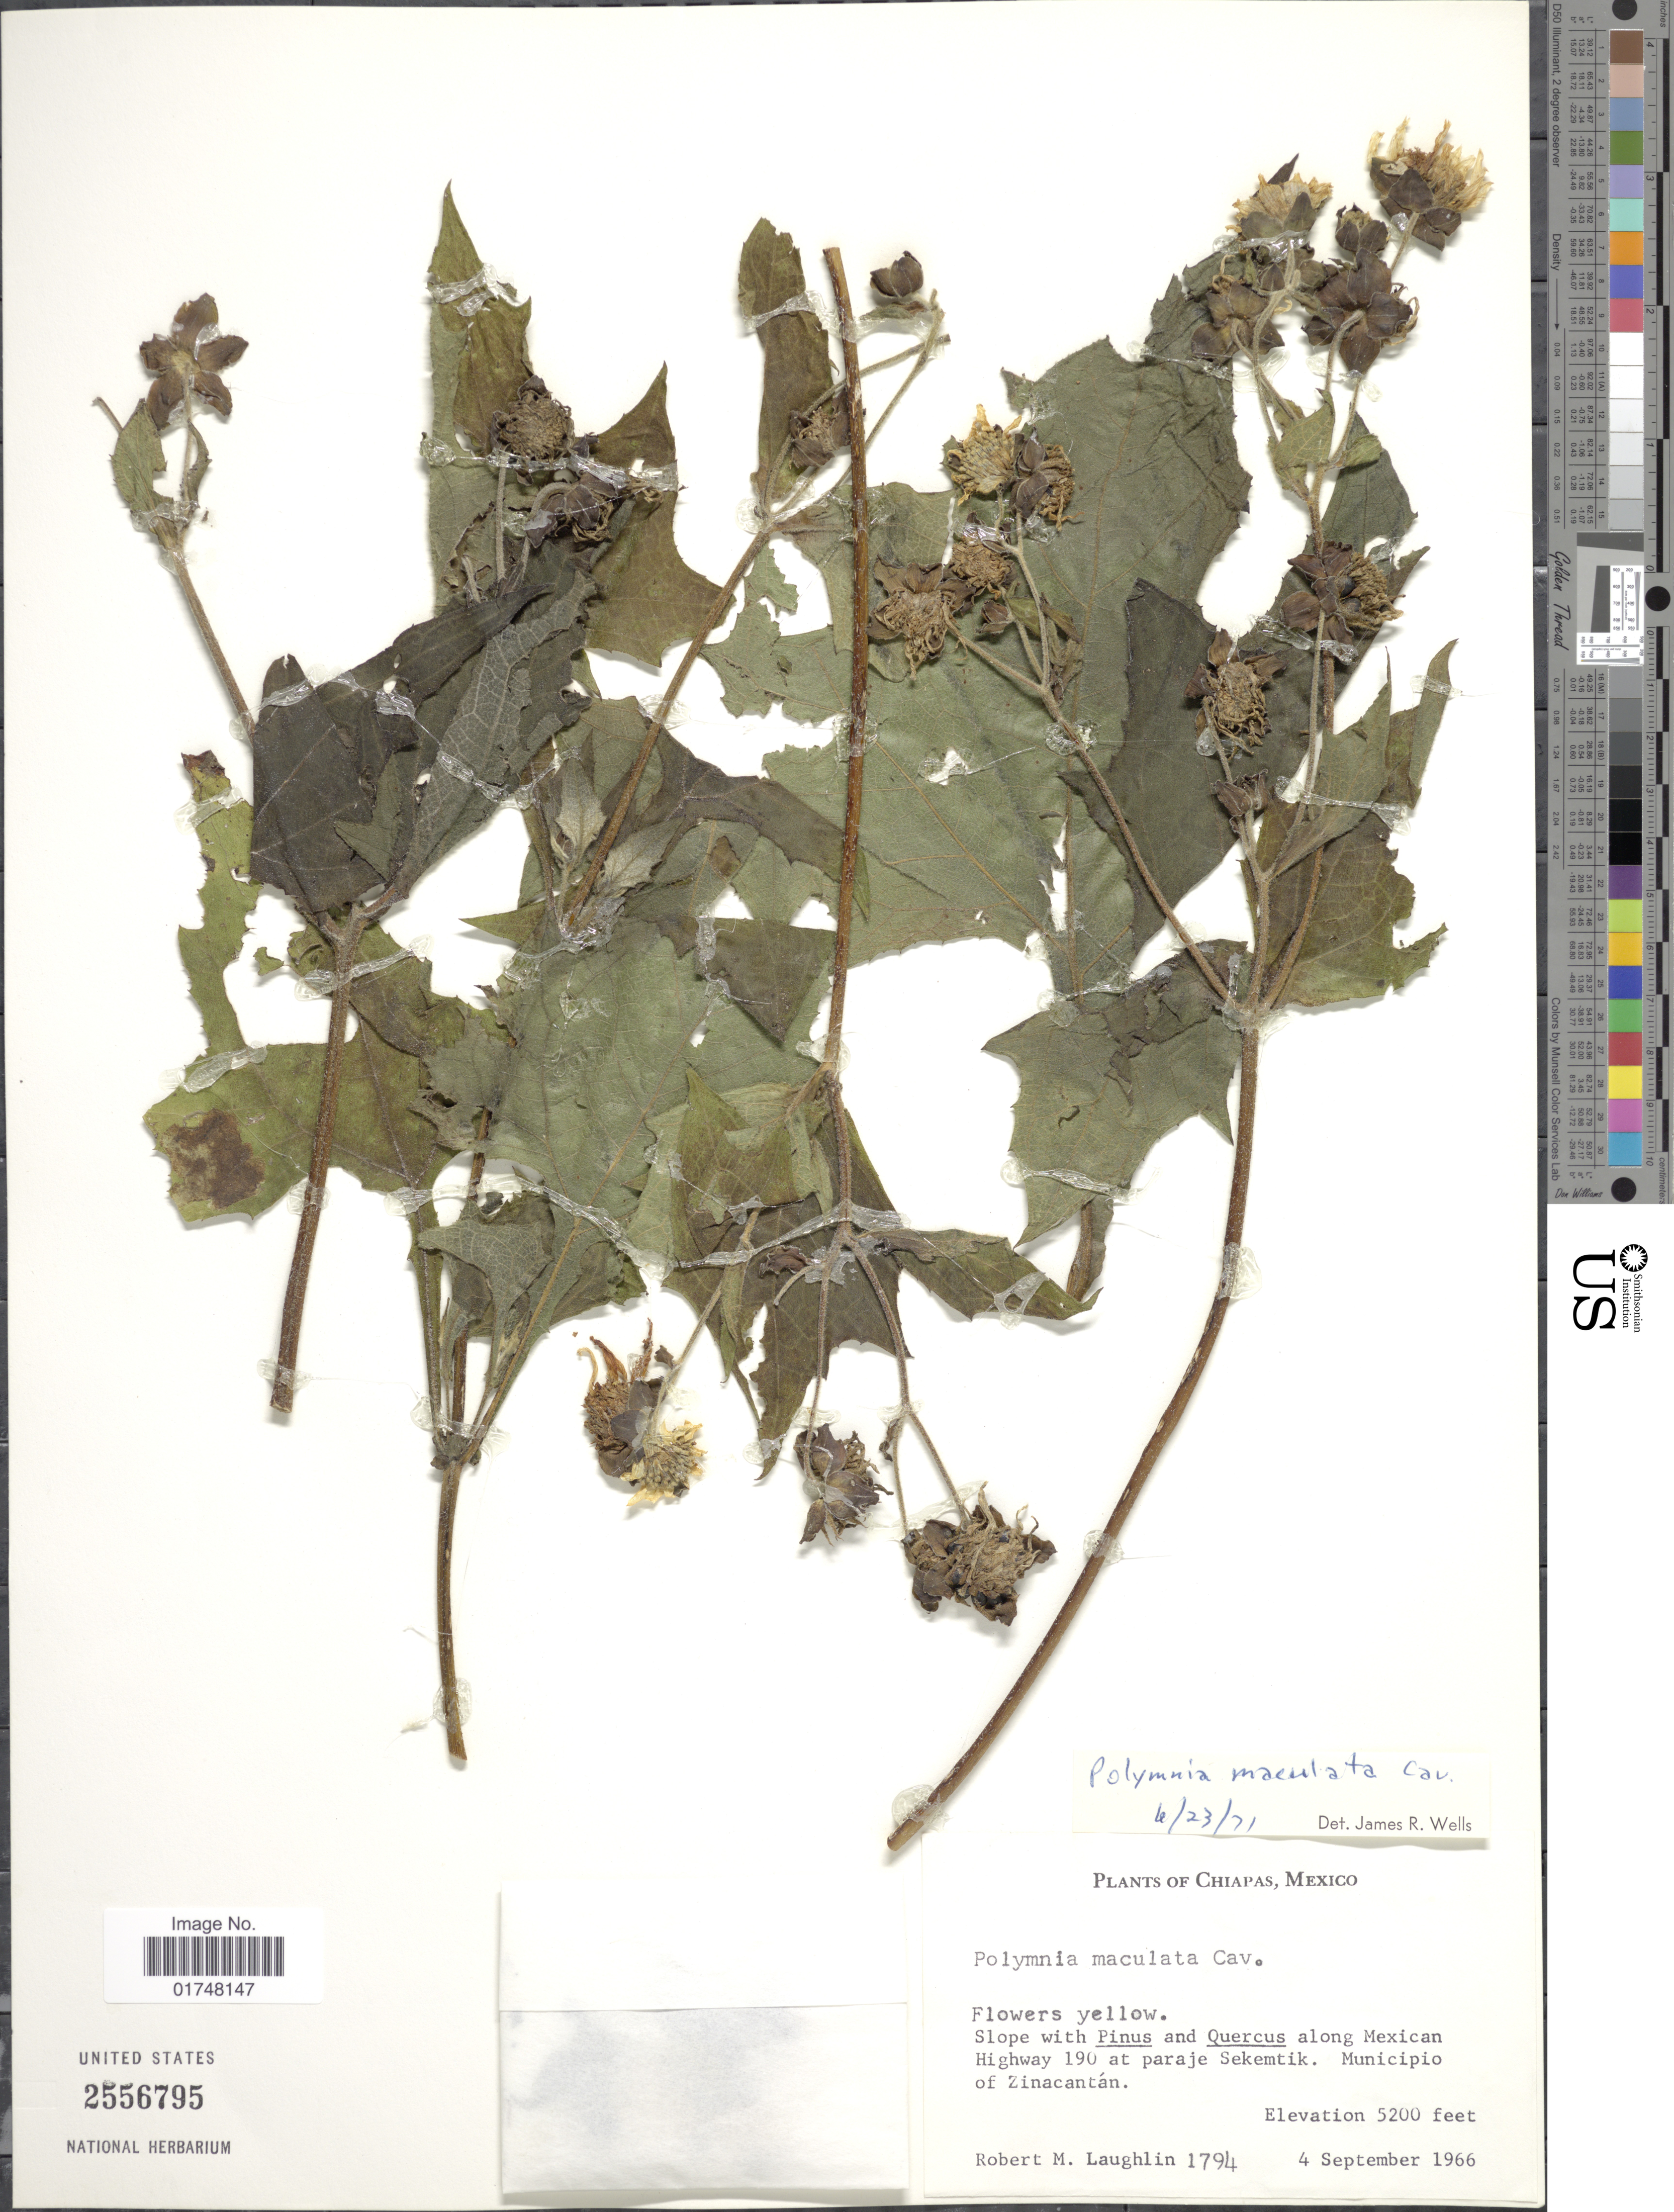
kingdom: Plantae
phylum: Tracheophyta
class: Magnoliopsida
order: Asterales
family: Asteraceae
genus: Smallanthus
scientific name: Smallanthus maculatus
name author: (Cav.) H. Rob.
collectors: R. M. Laughlin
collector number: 1794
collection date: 1966-09-04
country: Mexico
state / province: Chiapas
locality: Along Mexican Highway 190 at Paraje Sekemtik. Municipio of Zinacantan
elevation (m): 1585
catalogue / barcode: US 2556795